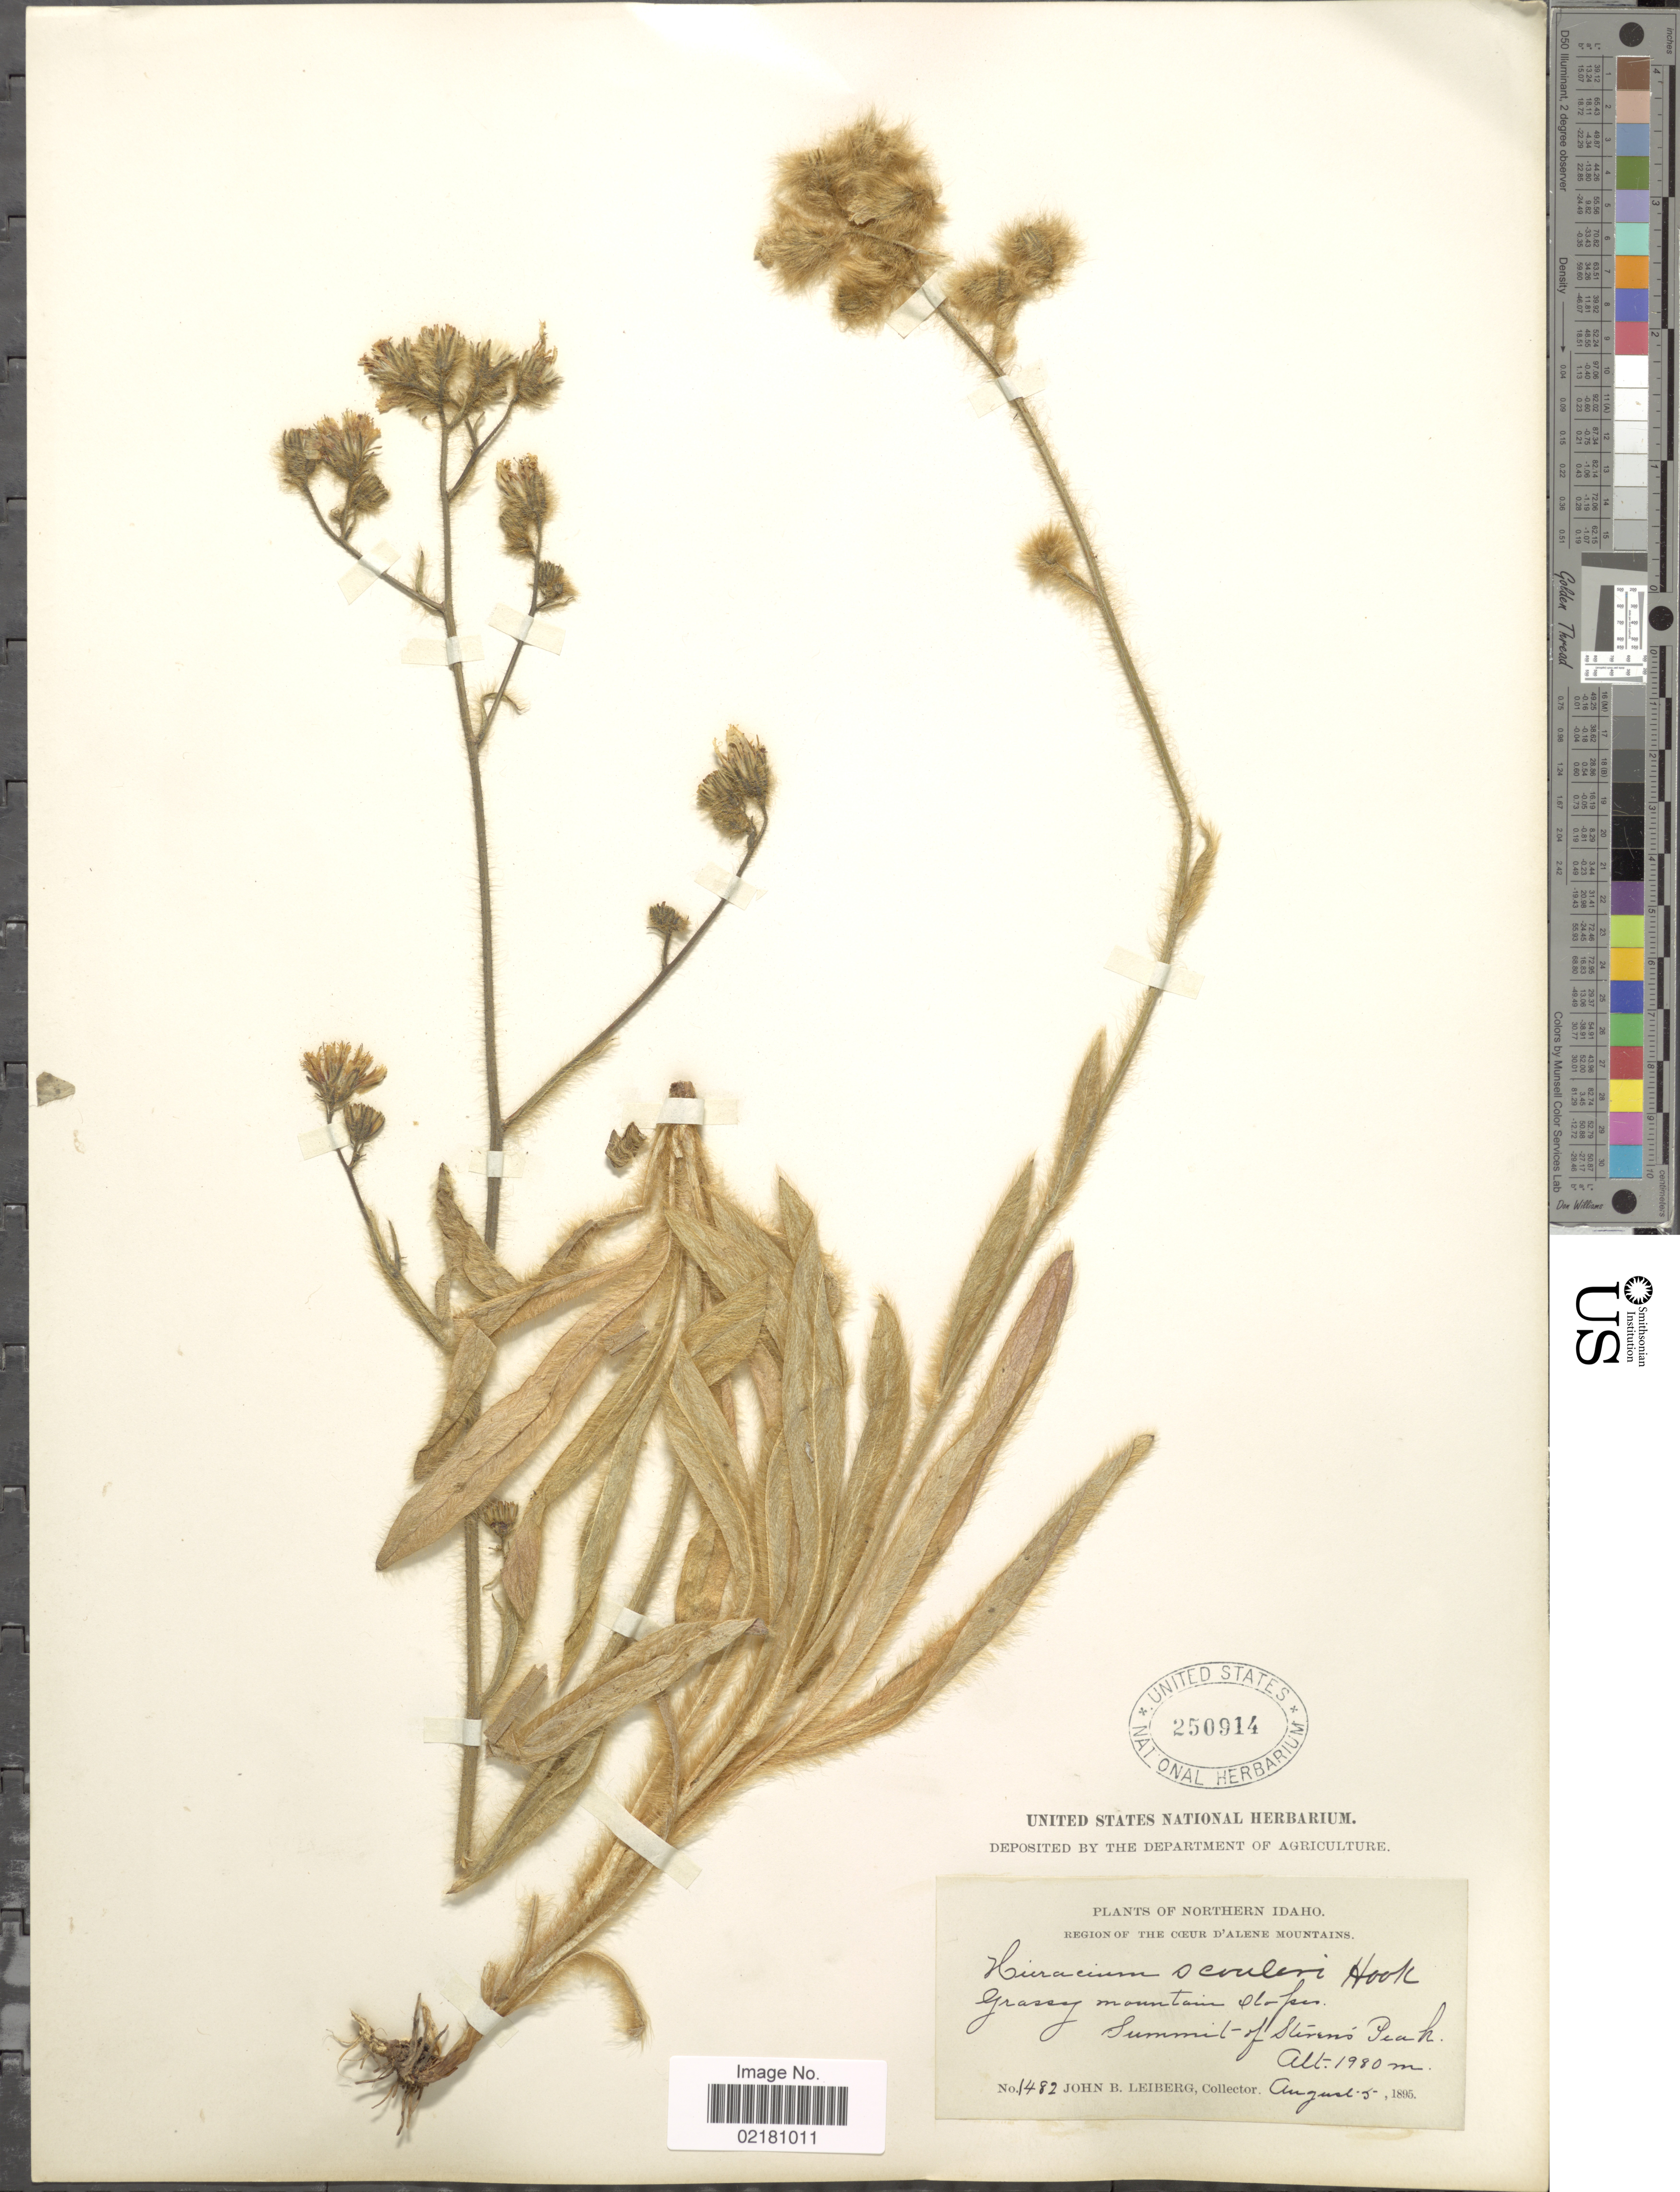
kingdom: Plantae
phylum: Tracheophyta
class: Magnoliopsida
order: Asterales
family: Asteraceae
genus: Hieracium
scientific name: Hieracium scouleri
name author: Hook.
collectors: J. B. Leiberg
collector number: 1482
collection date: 1895-08-05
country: United States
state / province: Idaho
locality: Regions of the coeur d'Alene mountains. Grassy mountain slopes. Summit of Stevens Peak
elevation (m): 1980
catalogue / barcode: US 250914